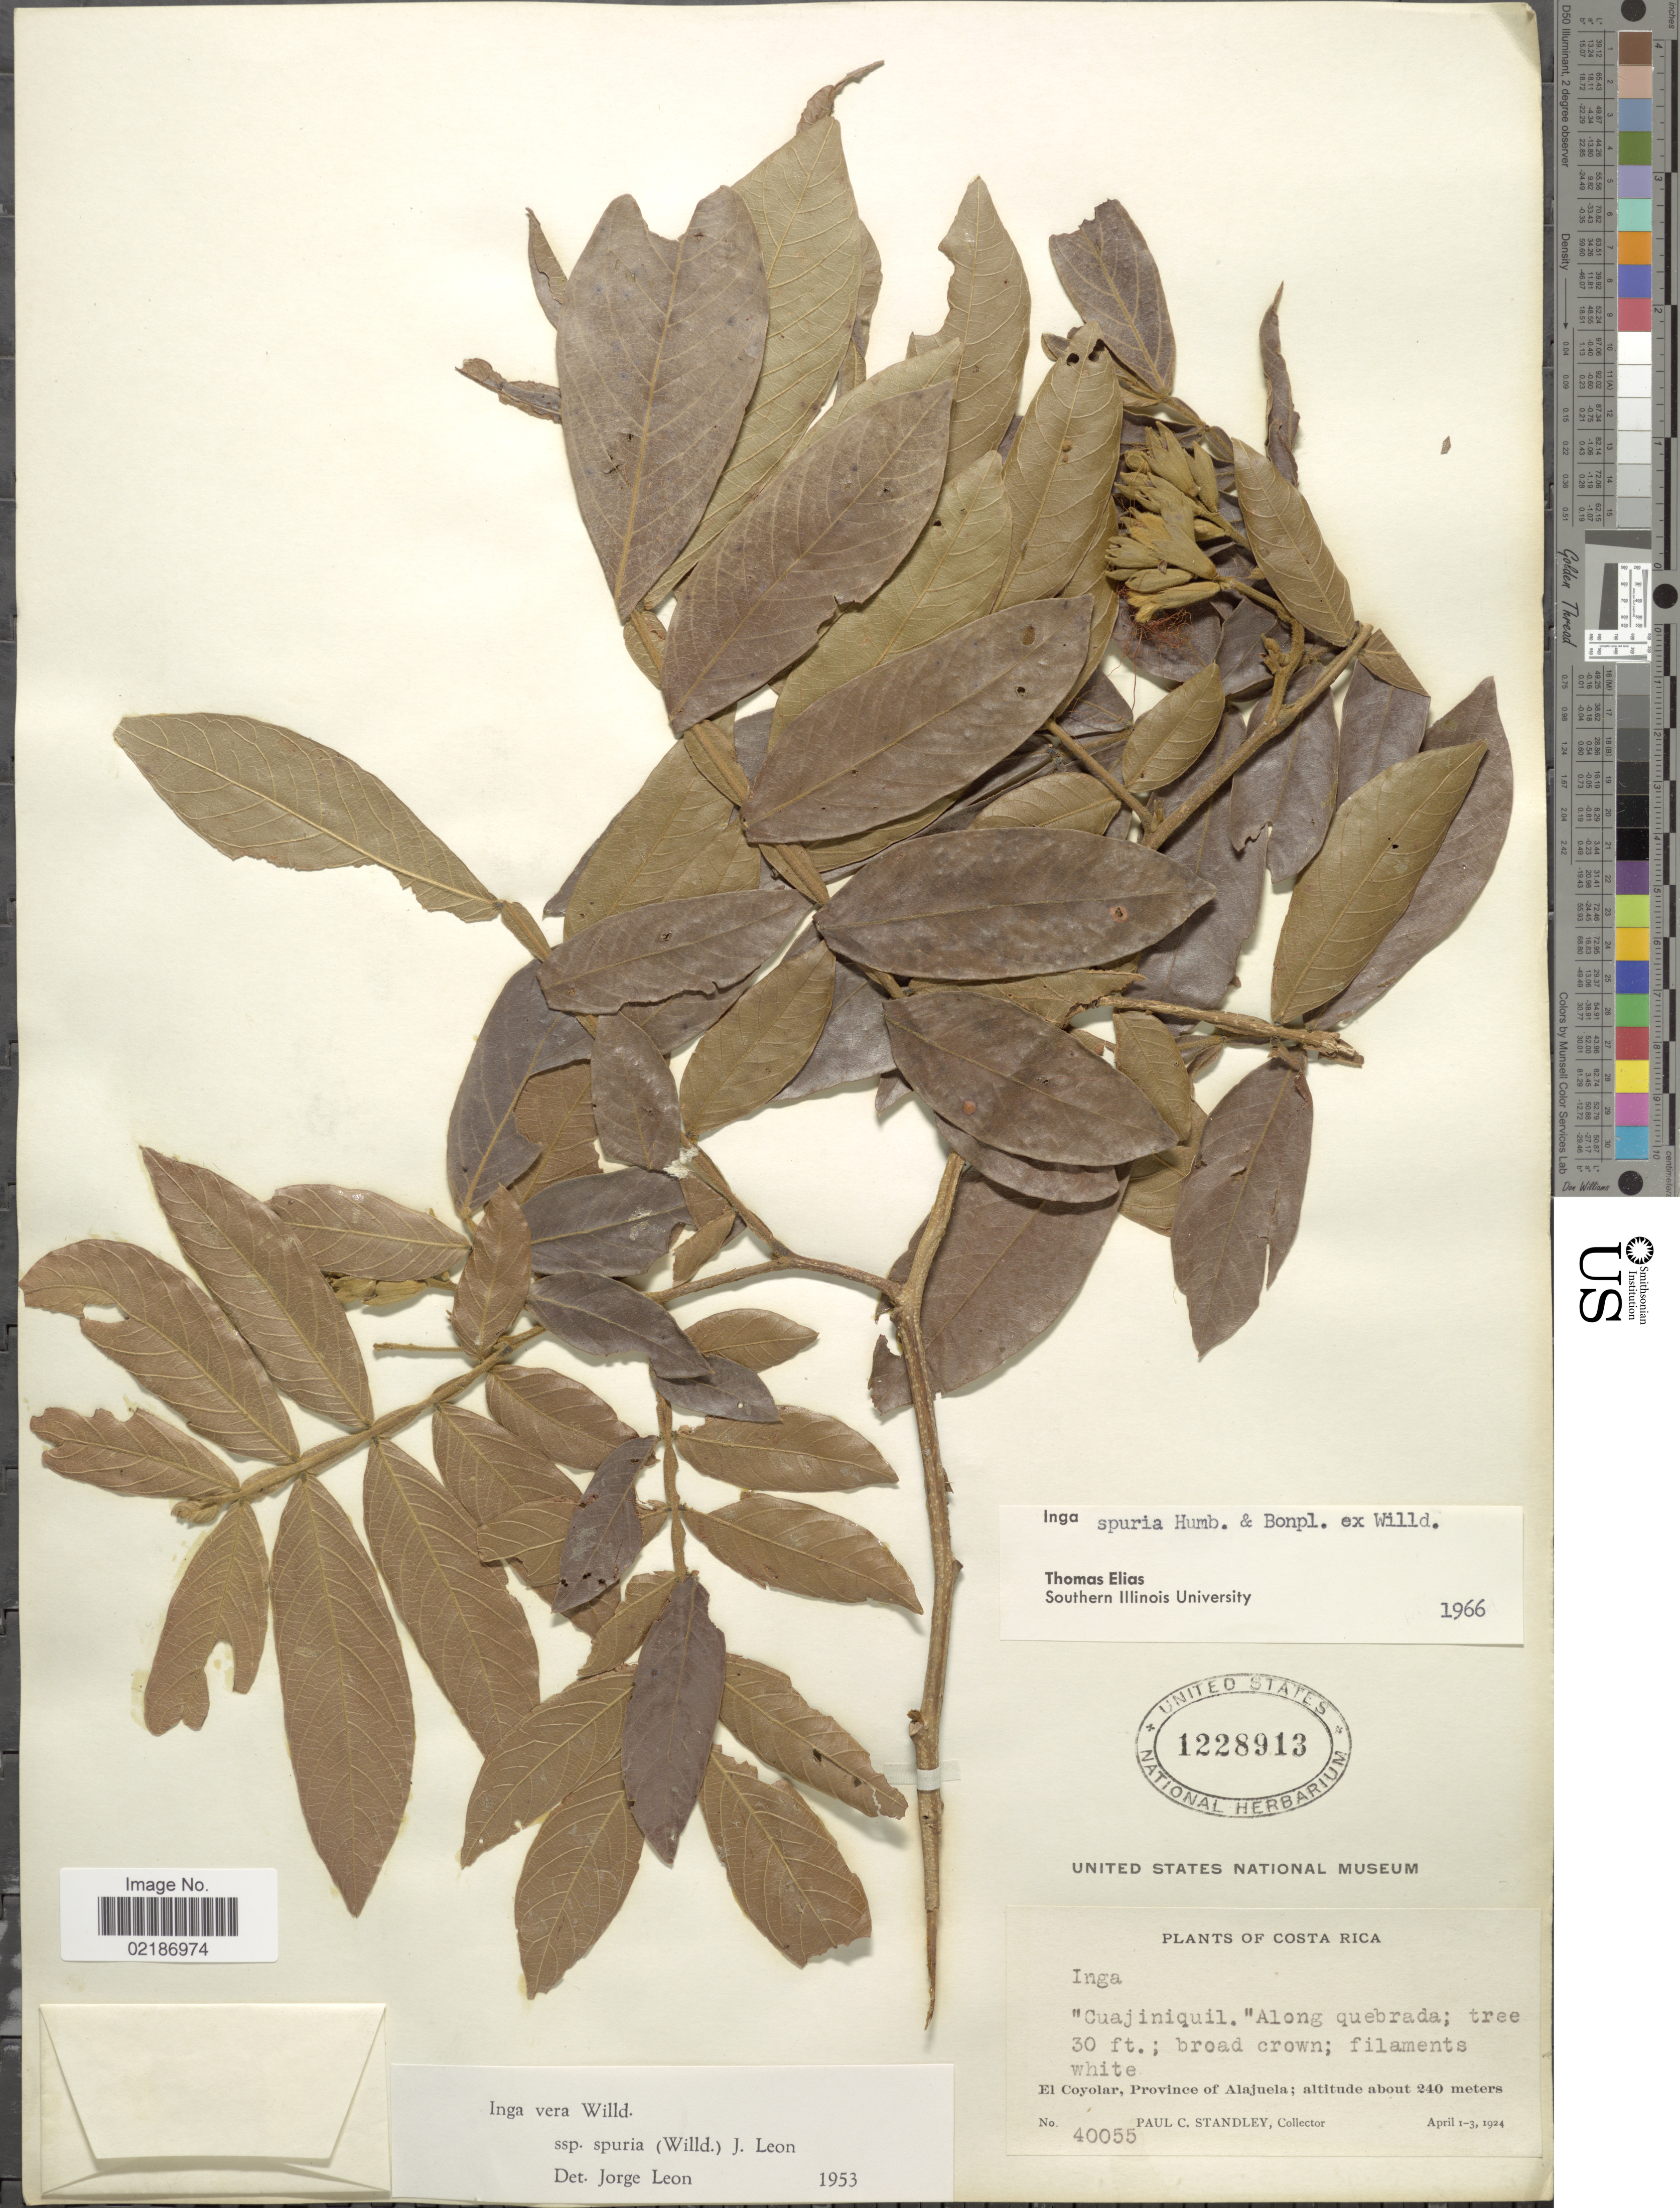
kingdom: Plantae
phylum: Tracheophyta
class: Magnoliopsida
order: Fabales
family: Fabaceae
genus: Inga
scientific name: Inga vera subsp. vera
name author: Willd.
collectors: P. C. Standley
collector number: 40055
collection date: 1924-04-01/1924-04-03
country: Costa Rica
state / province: Alajuela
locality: El Coyolar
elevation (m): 240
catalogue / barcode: US 1228913